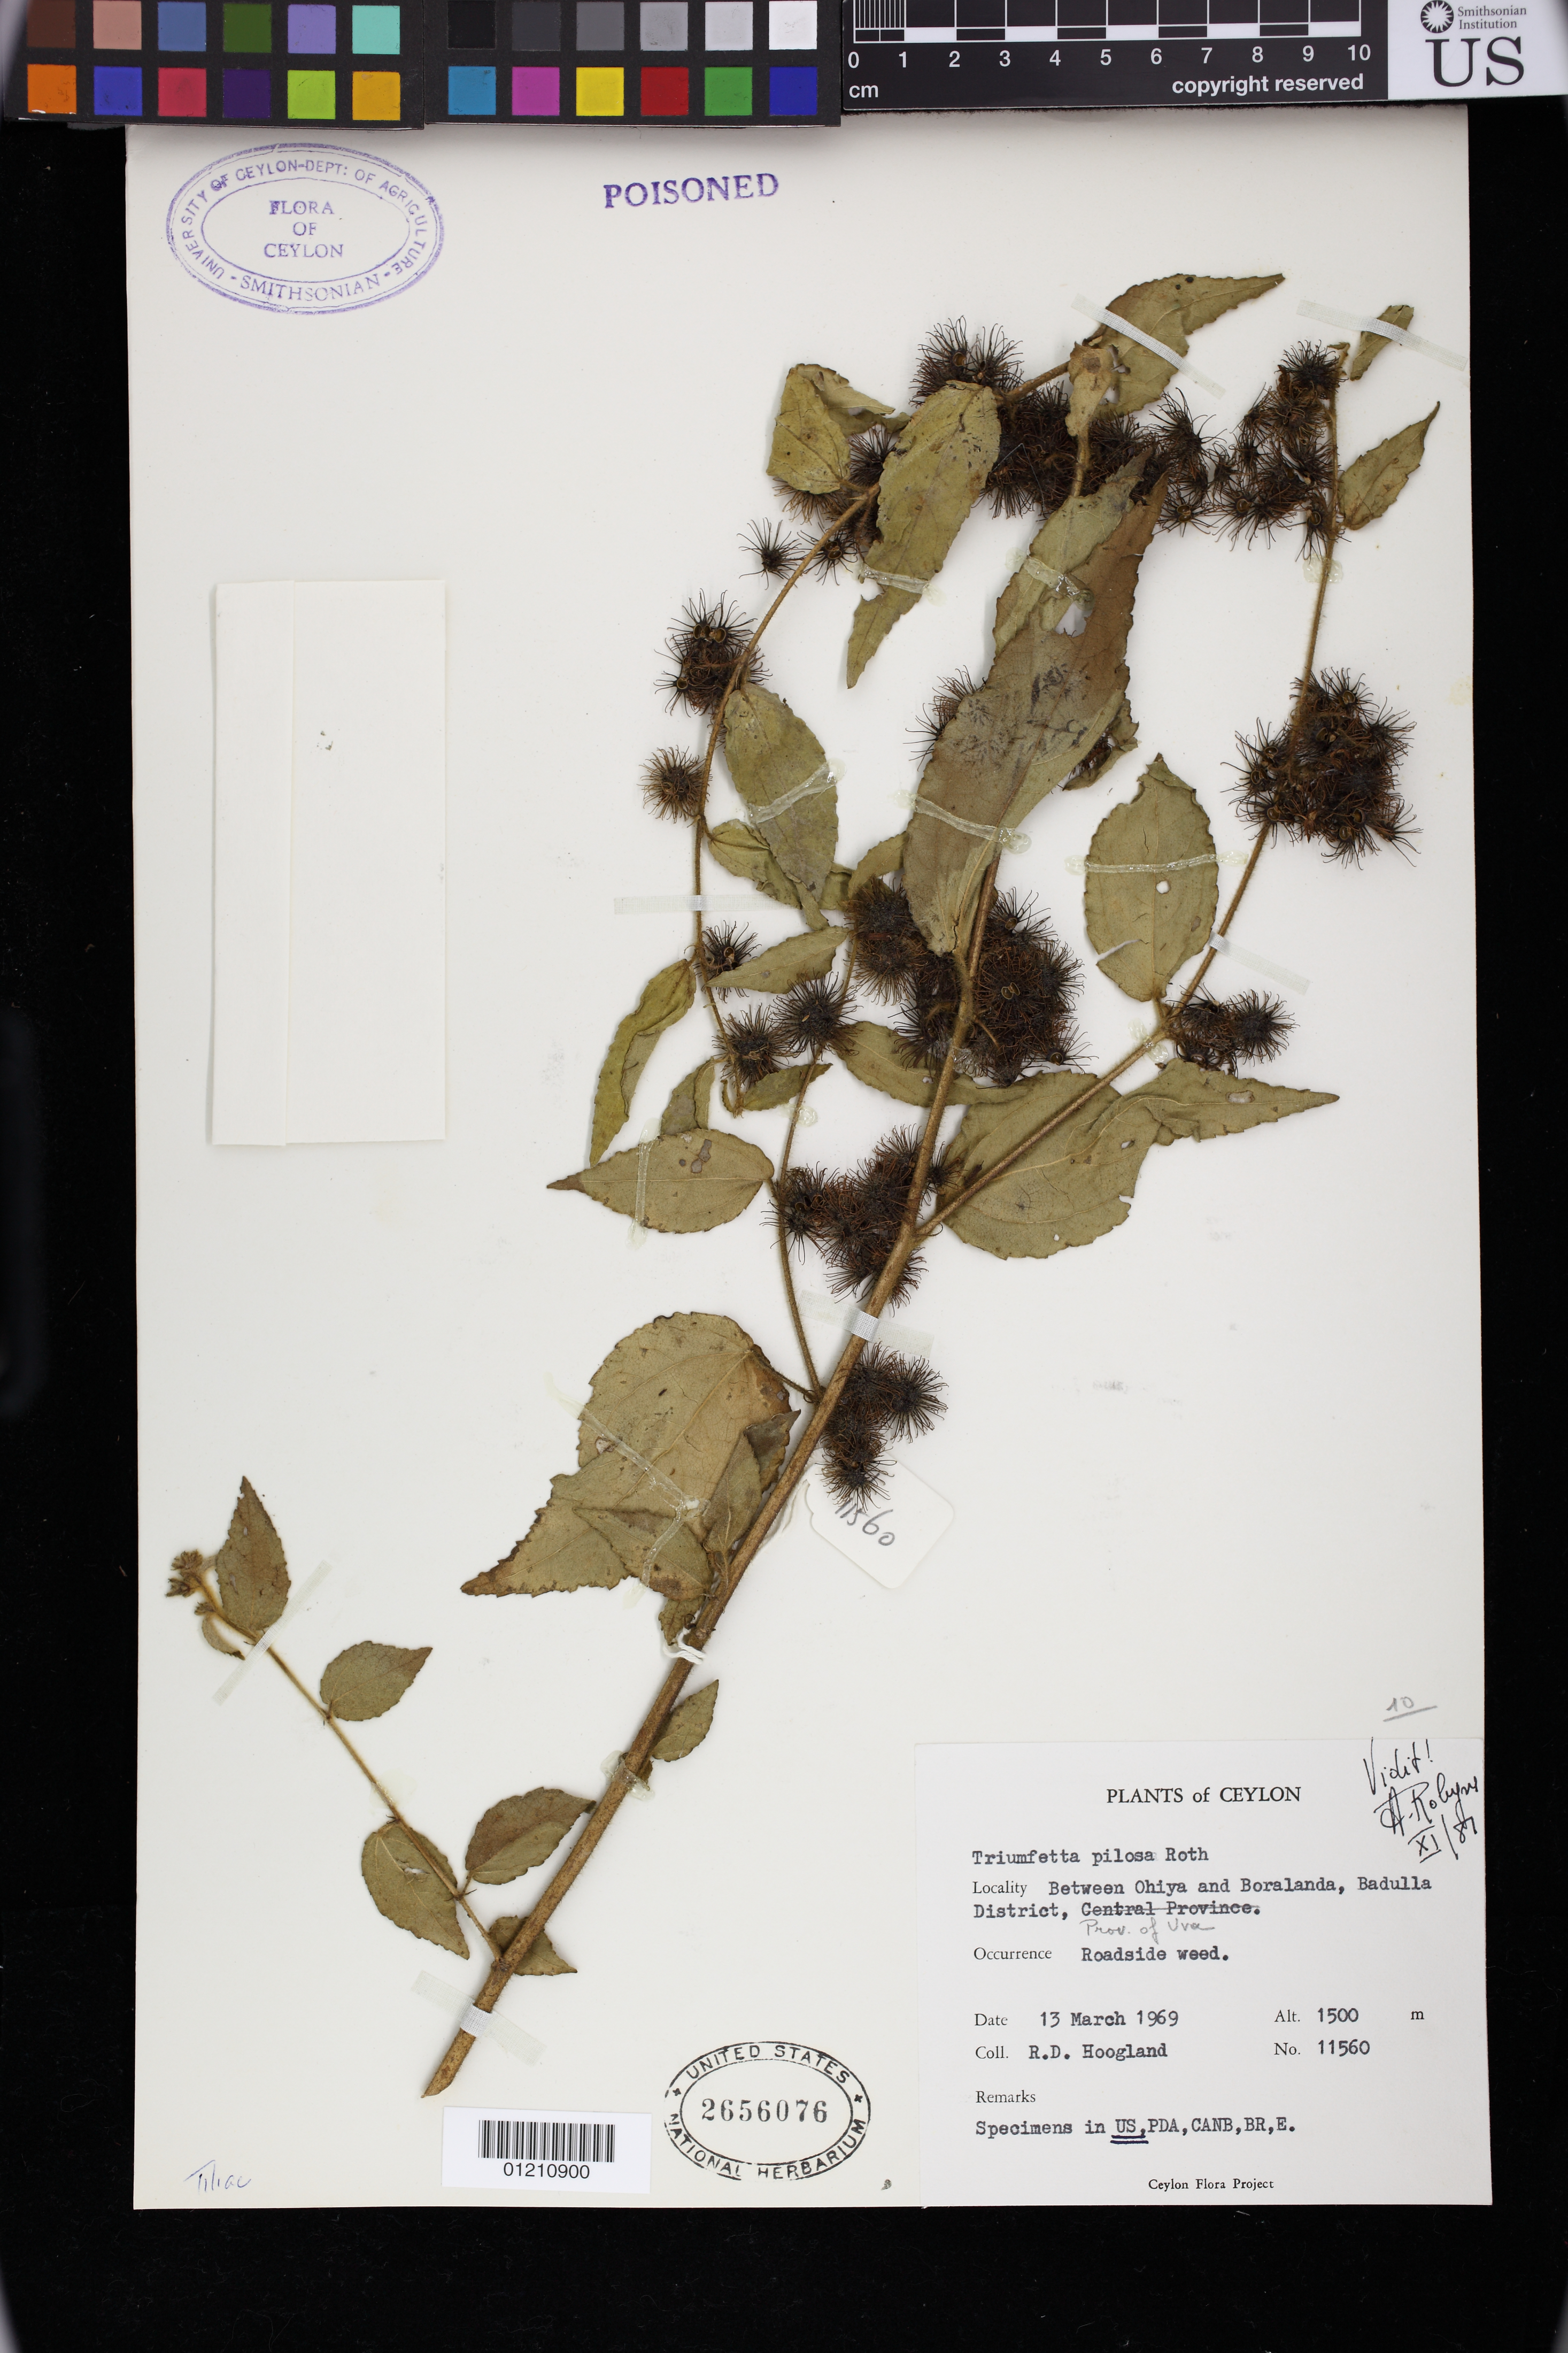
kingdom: Plantae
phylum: Tracheophyta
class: Magnoliopsida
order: Malvales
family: Malvaceae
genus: Triumfetta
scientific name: Triumfetta pilosa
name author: Roth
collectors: R. D. Hoogland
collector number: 11560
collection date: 1969-03-13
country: Sri Lanka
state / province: Uva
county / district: Badulla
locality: Between Ohiya and Boralanda, Badulla District, Province of Uva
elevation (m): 1500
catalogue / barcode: US 2656076